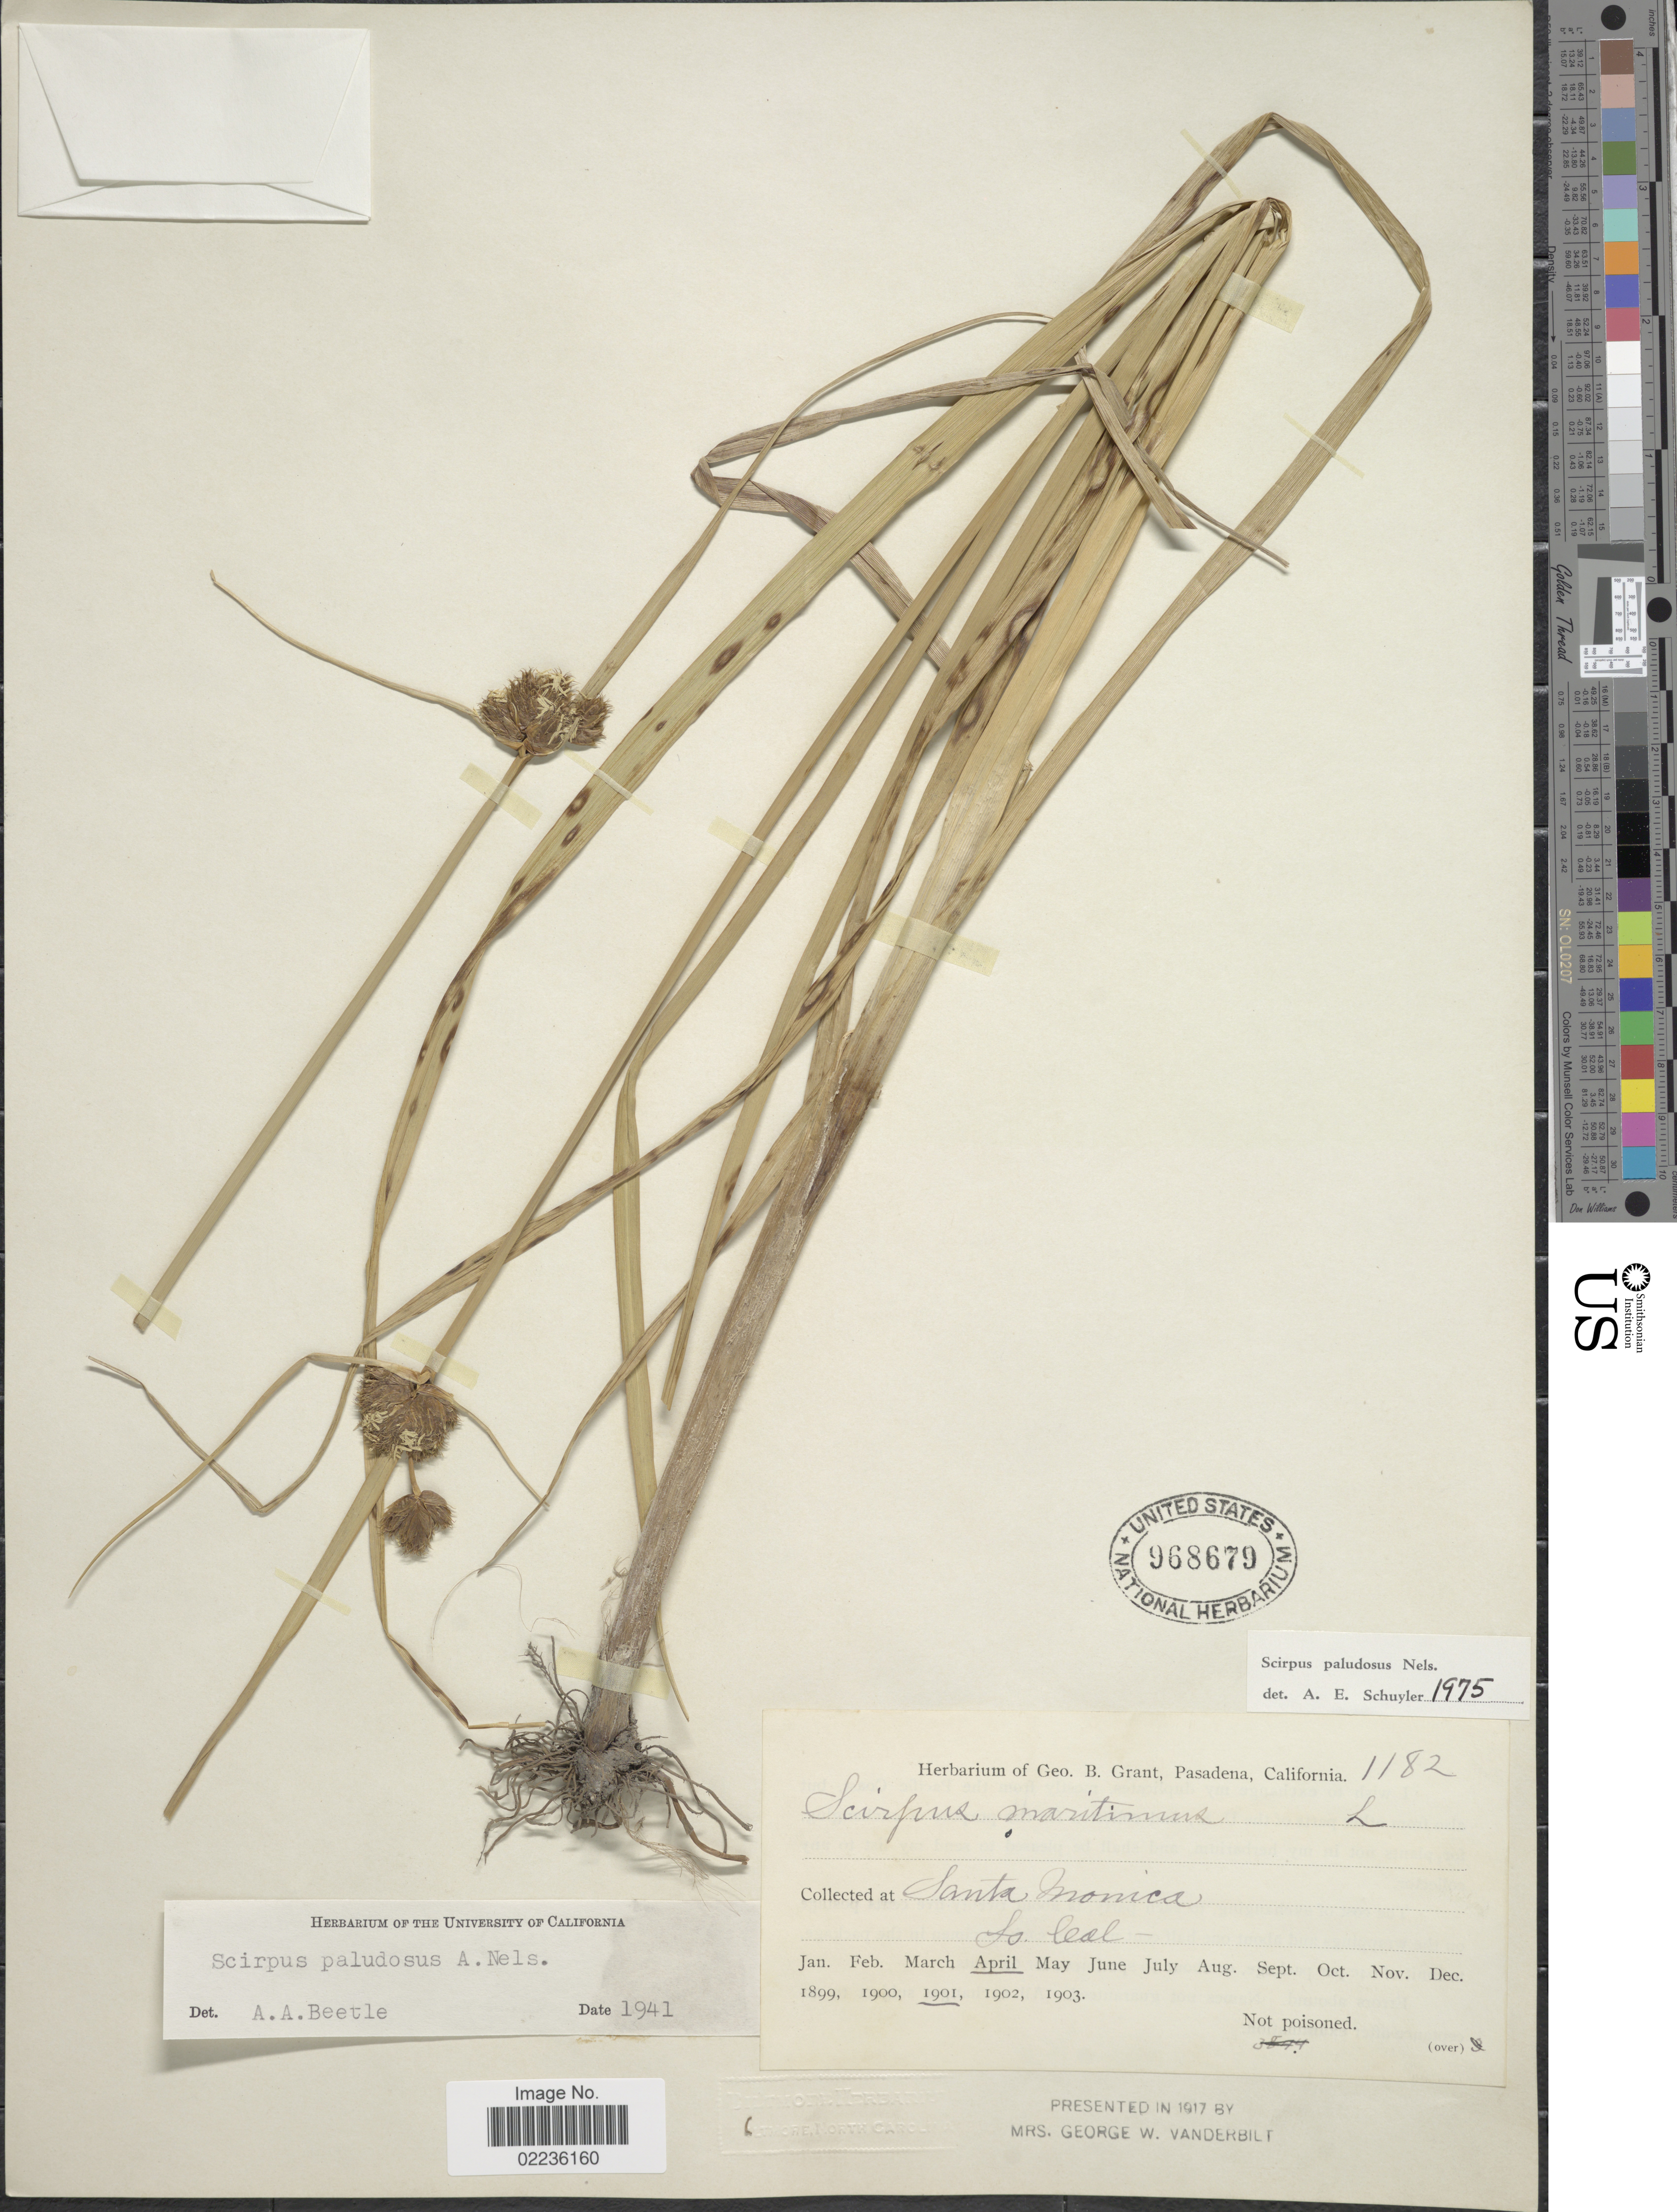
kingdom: Plantae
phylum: Tracheophyta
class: Liliopsida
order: Poales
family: Cyperaceae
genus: Bolboschoenus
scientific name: Bolboschoenus maritimus subsp. paludosus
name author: (A. Nelson) T. Koyama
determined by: Strong, M. T., (US), Smithsonian Institution - National Museum of Natural History (UNITED STATES)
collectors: ex herb. Geo. B. Grant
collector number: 1182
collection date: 1901-04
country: United States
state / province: California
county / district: Los Angeles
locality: Santa Monica. So. Cal.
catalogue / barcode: US 968679